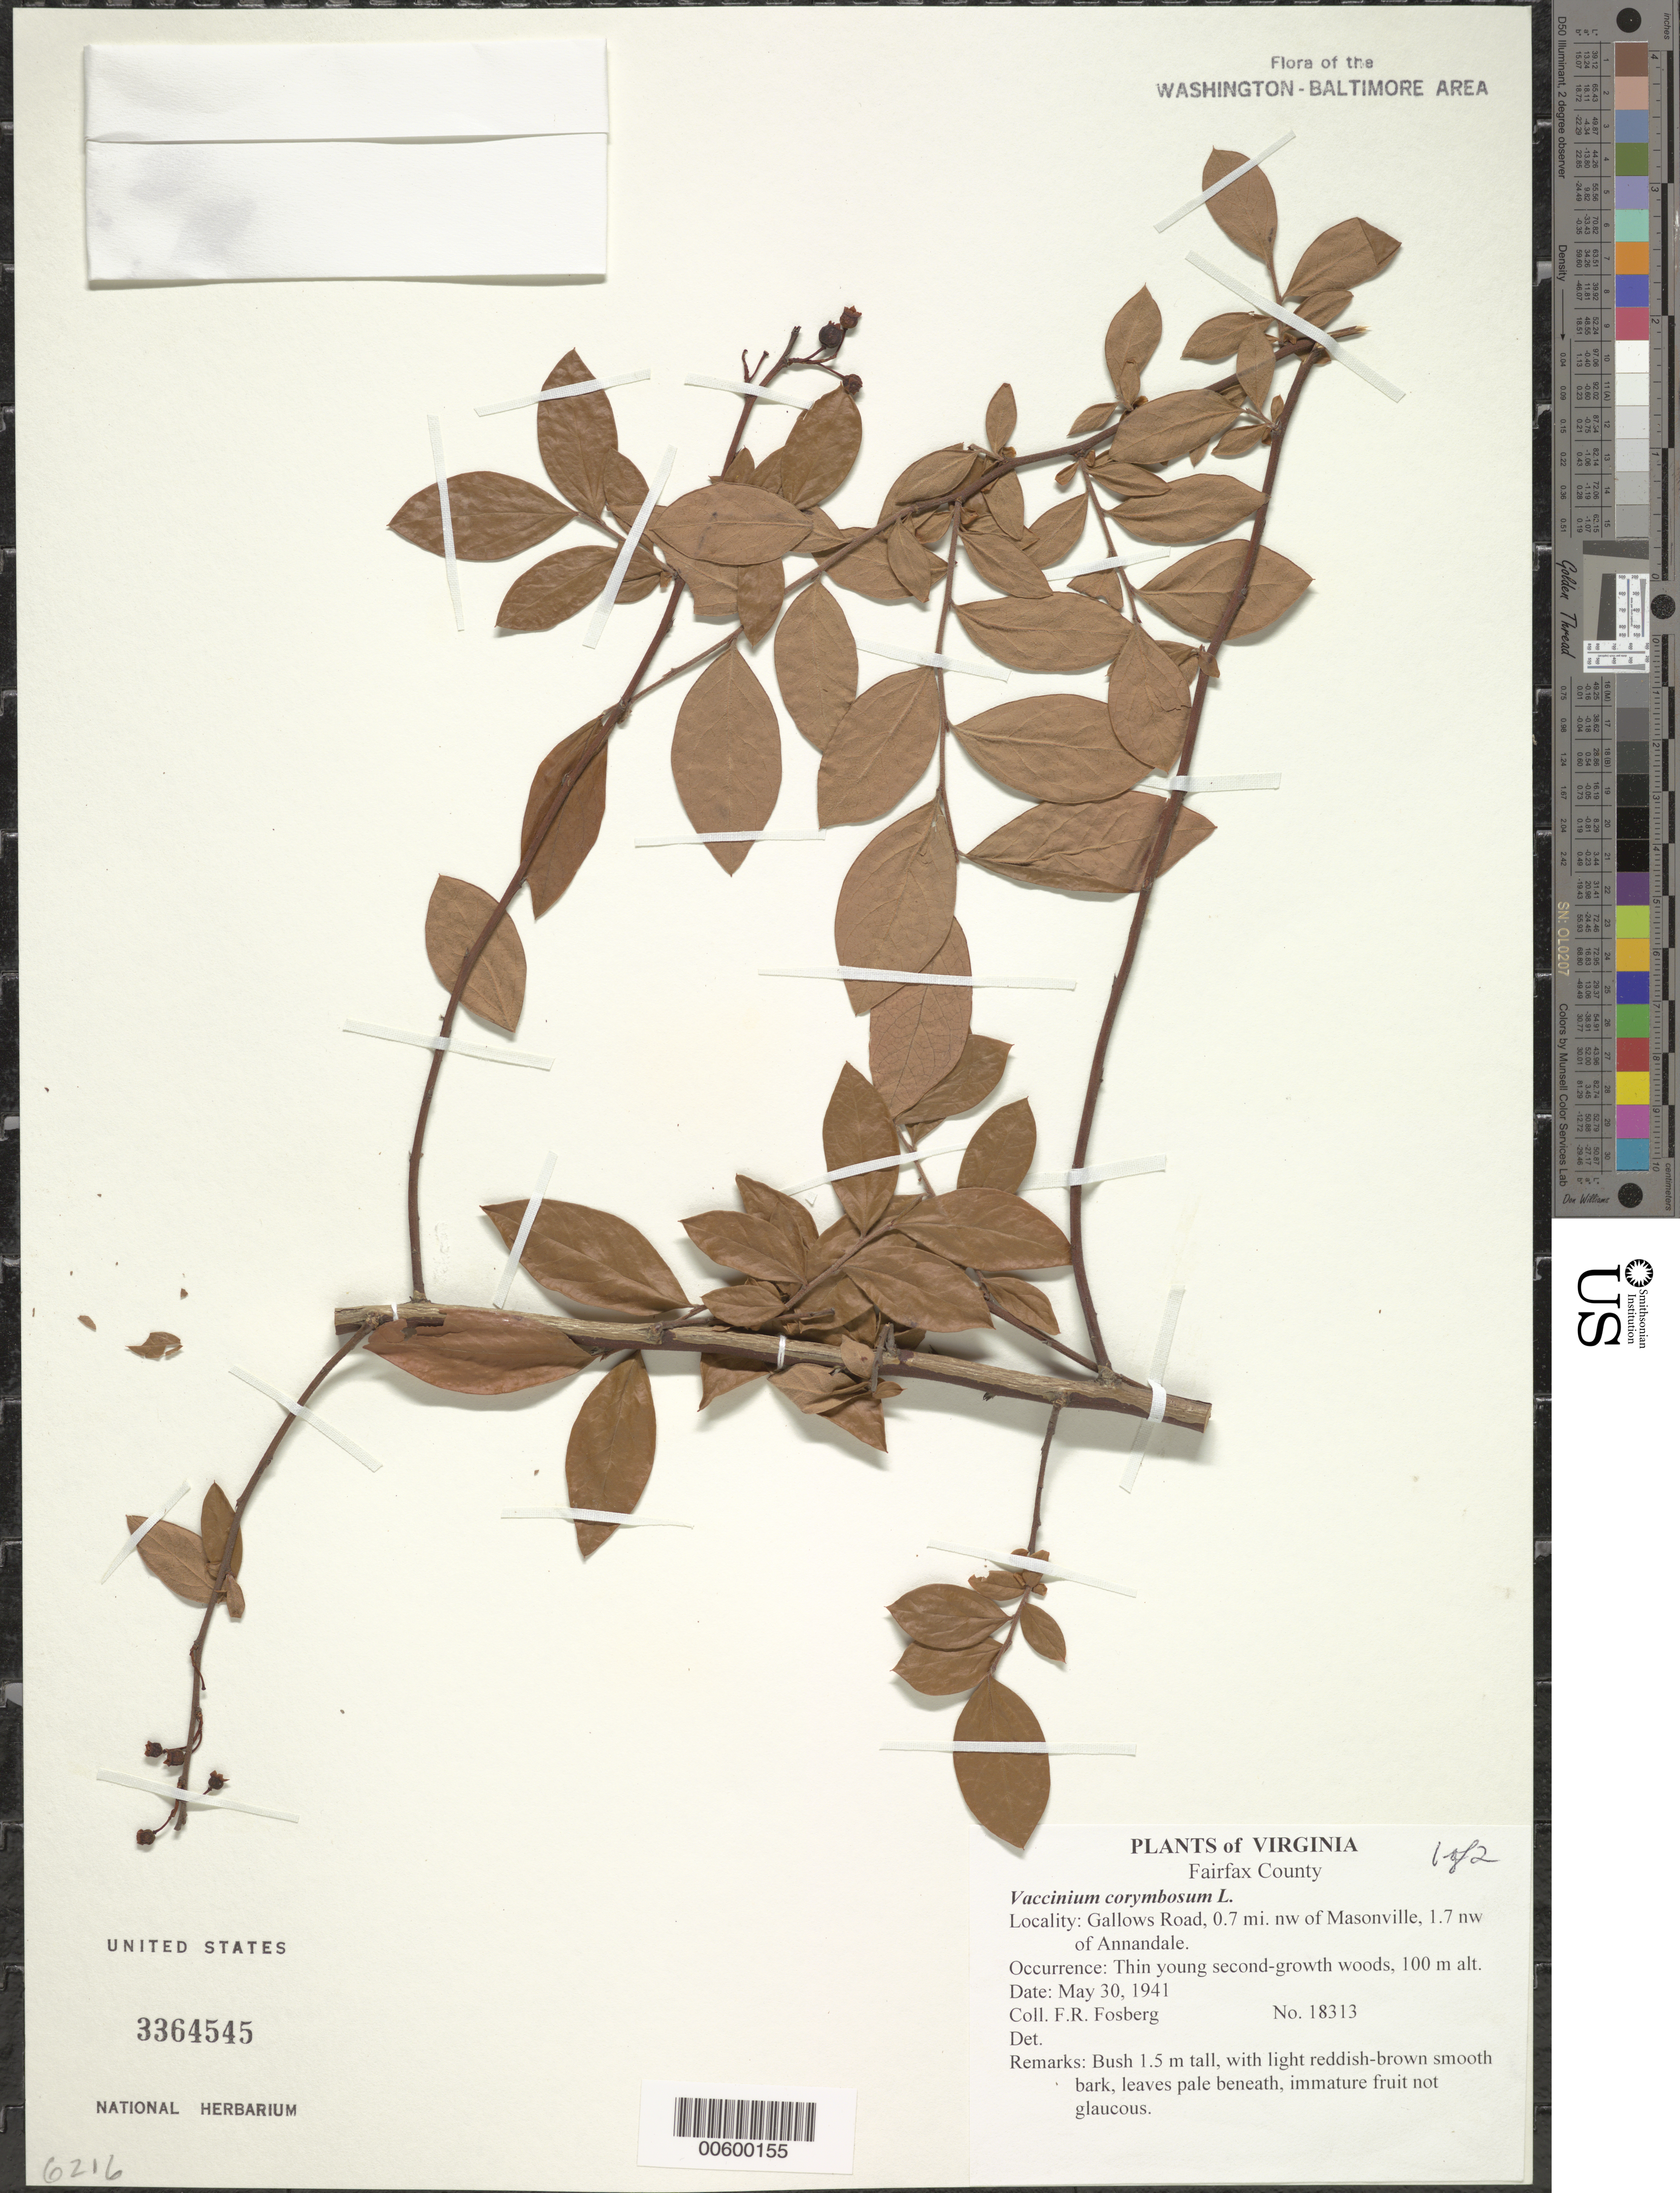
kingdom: Plantae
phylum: Tracheophyta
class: Magnoliopsida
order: Ericales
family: Ericaceae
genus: Vaccinium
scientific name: Vaccinium corymbosum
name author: L.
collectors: F. R. Fosberg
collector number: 18313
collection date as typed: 30 May 1941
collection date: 1941-05-30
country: United States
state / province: Virginia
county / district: Fairfax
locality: Gallows Road, 0.7 mi. NW of Masonville, 1.7 NW of Annandale.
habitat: Thin young second-growth woods, 100 m alt.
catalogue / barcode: US 3364545